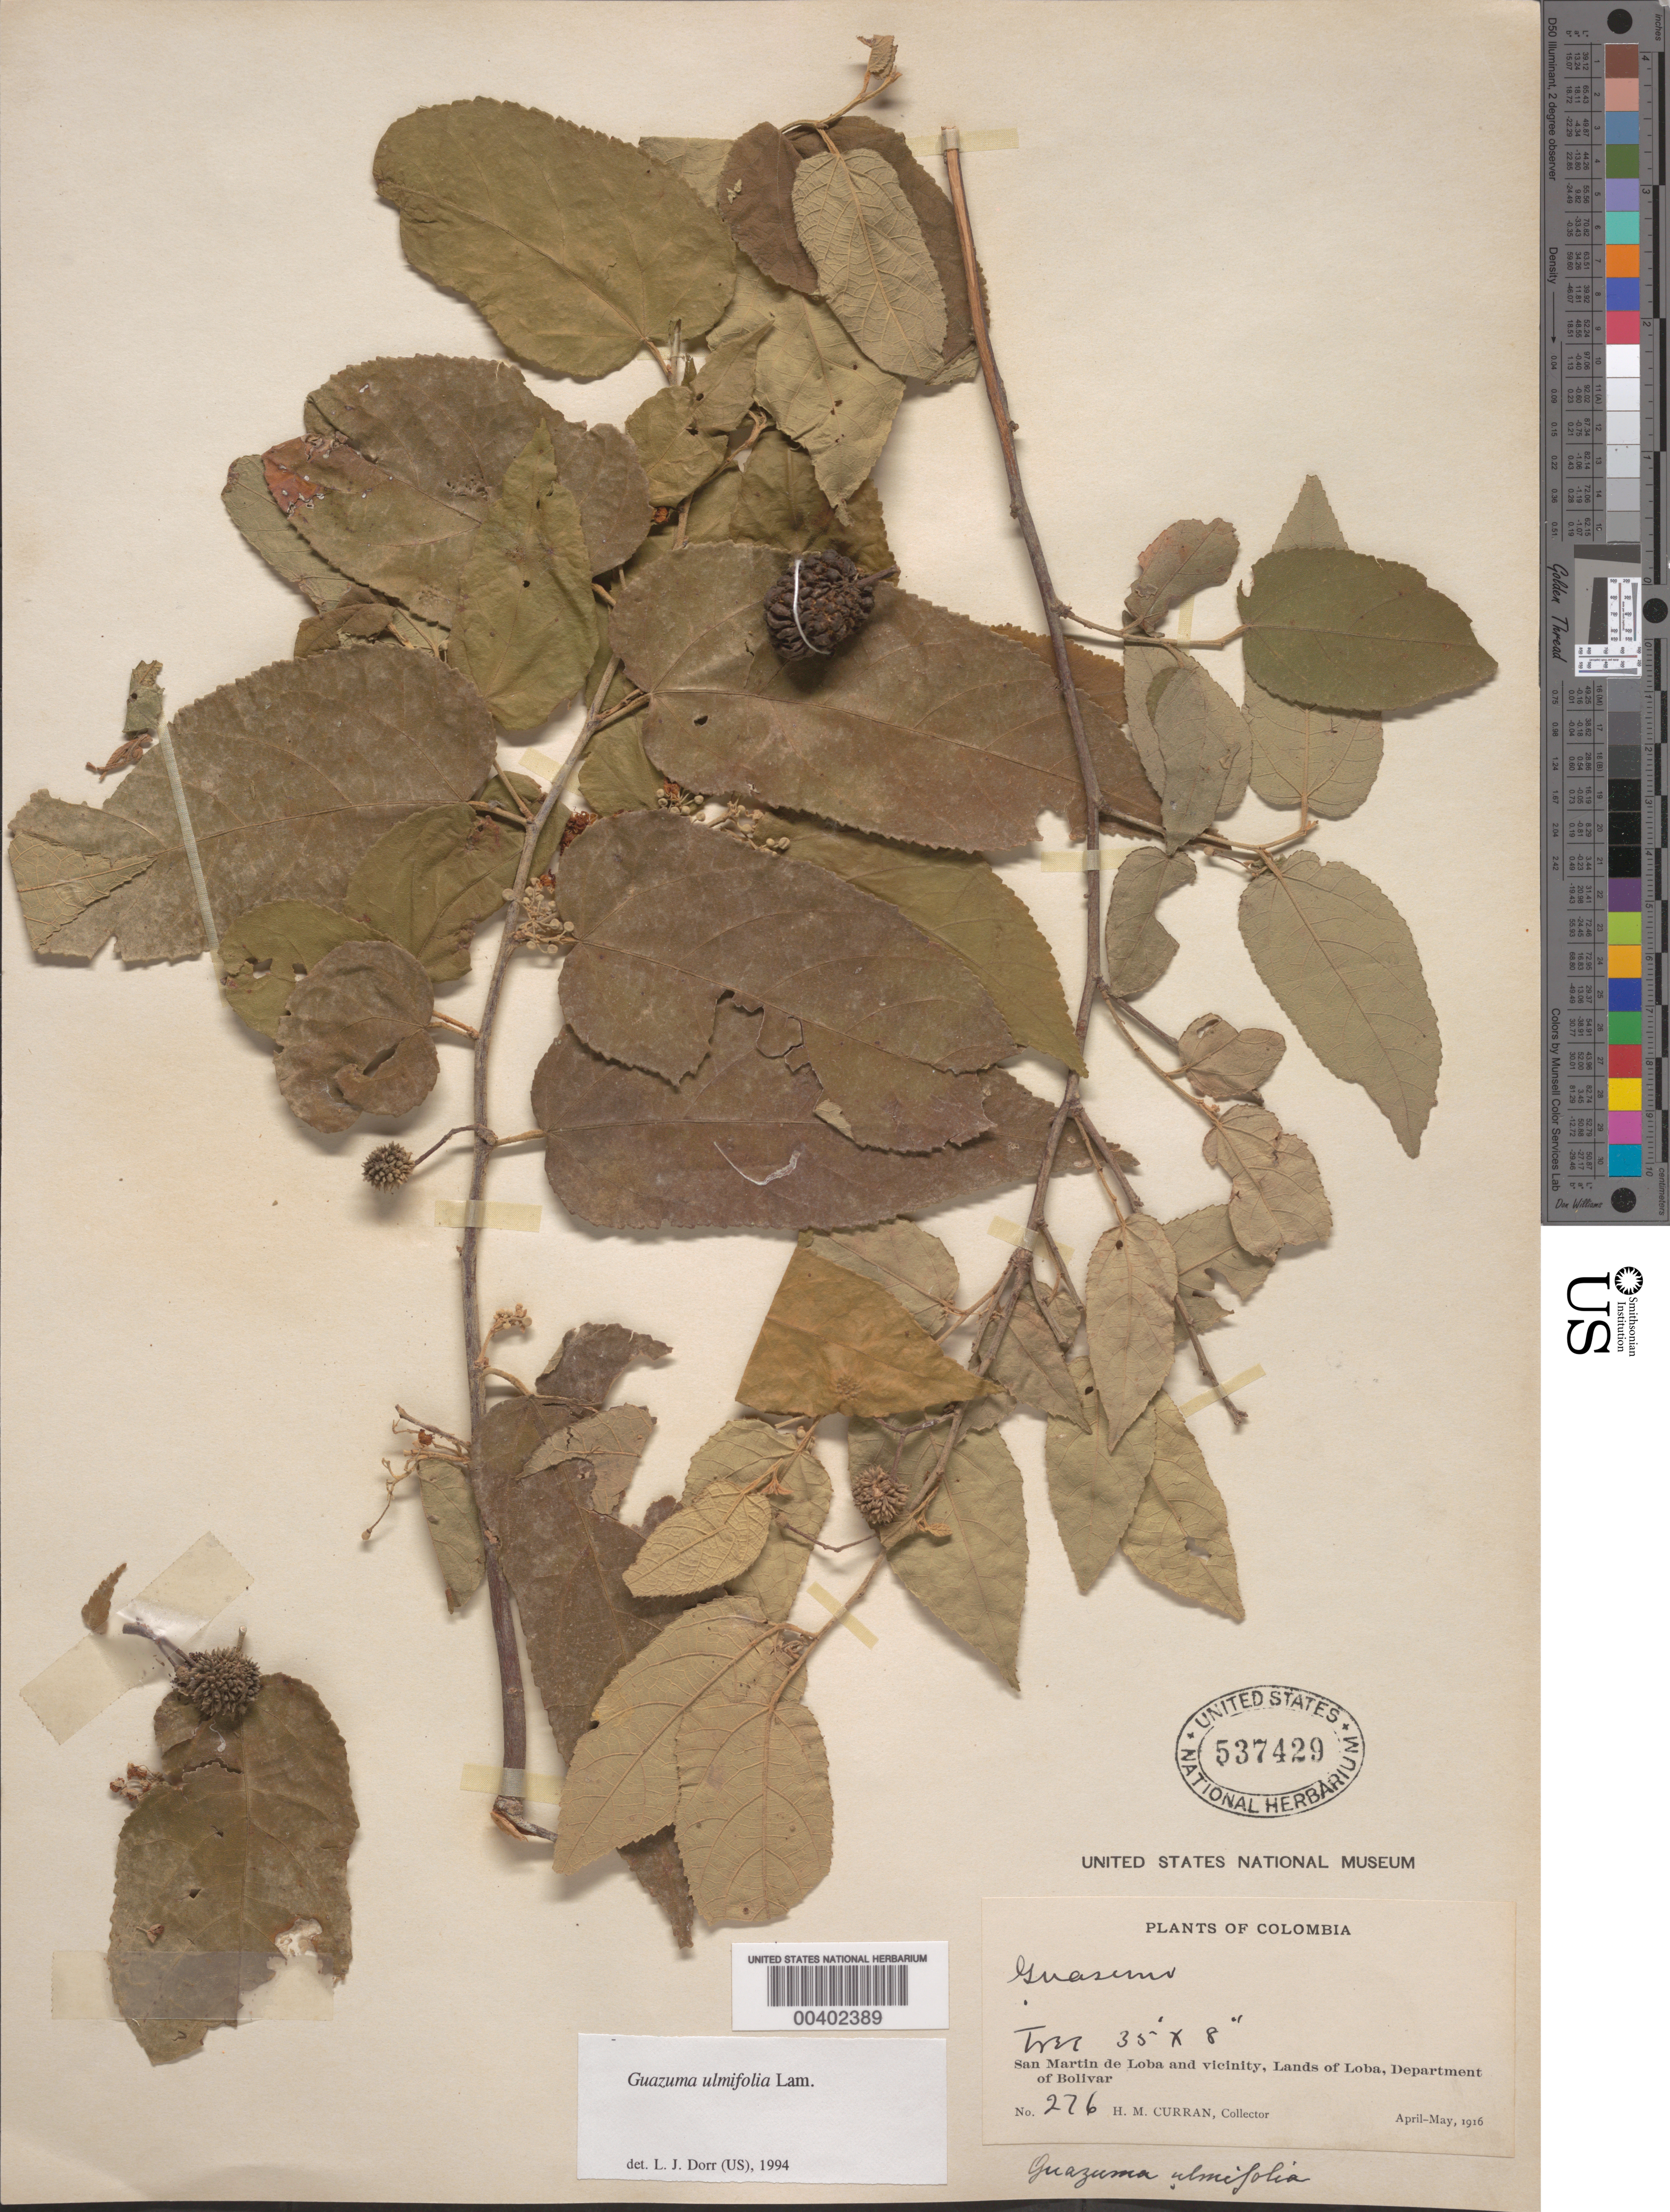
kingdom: Plantae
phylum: Tracheophyta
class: Magnoliopsida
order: Malvales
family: Malvaceae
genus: Guazuma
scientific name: Guazuma ulmifolia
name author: Lam.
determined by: Dorr, L. J., (BOT), Smithsonian Institution - National Museum of Natural History (UNITED STATES)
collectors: H. M. Curran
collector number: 276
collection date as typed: Apr 1916 to -- May 1916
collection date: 1916-04/1916-05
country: Colombia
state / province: Bolívar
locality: San Martin de Loba, Lands of Loba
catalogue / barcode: US 537429